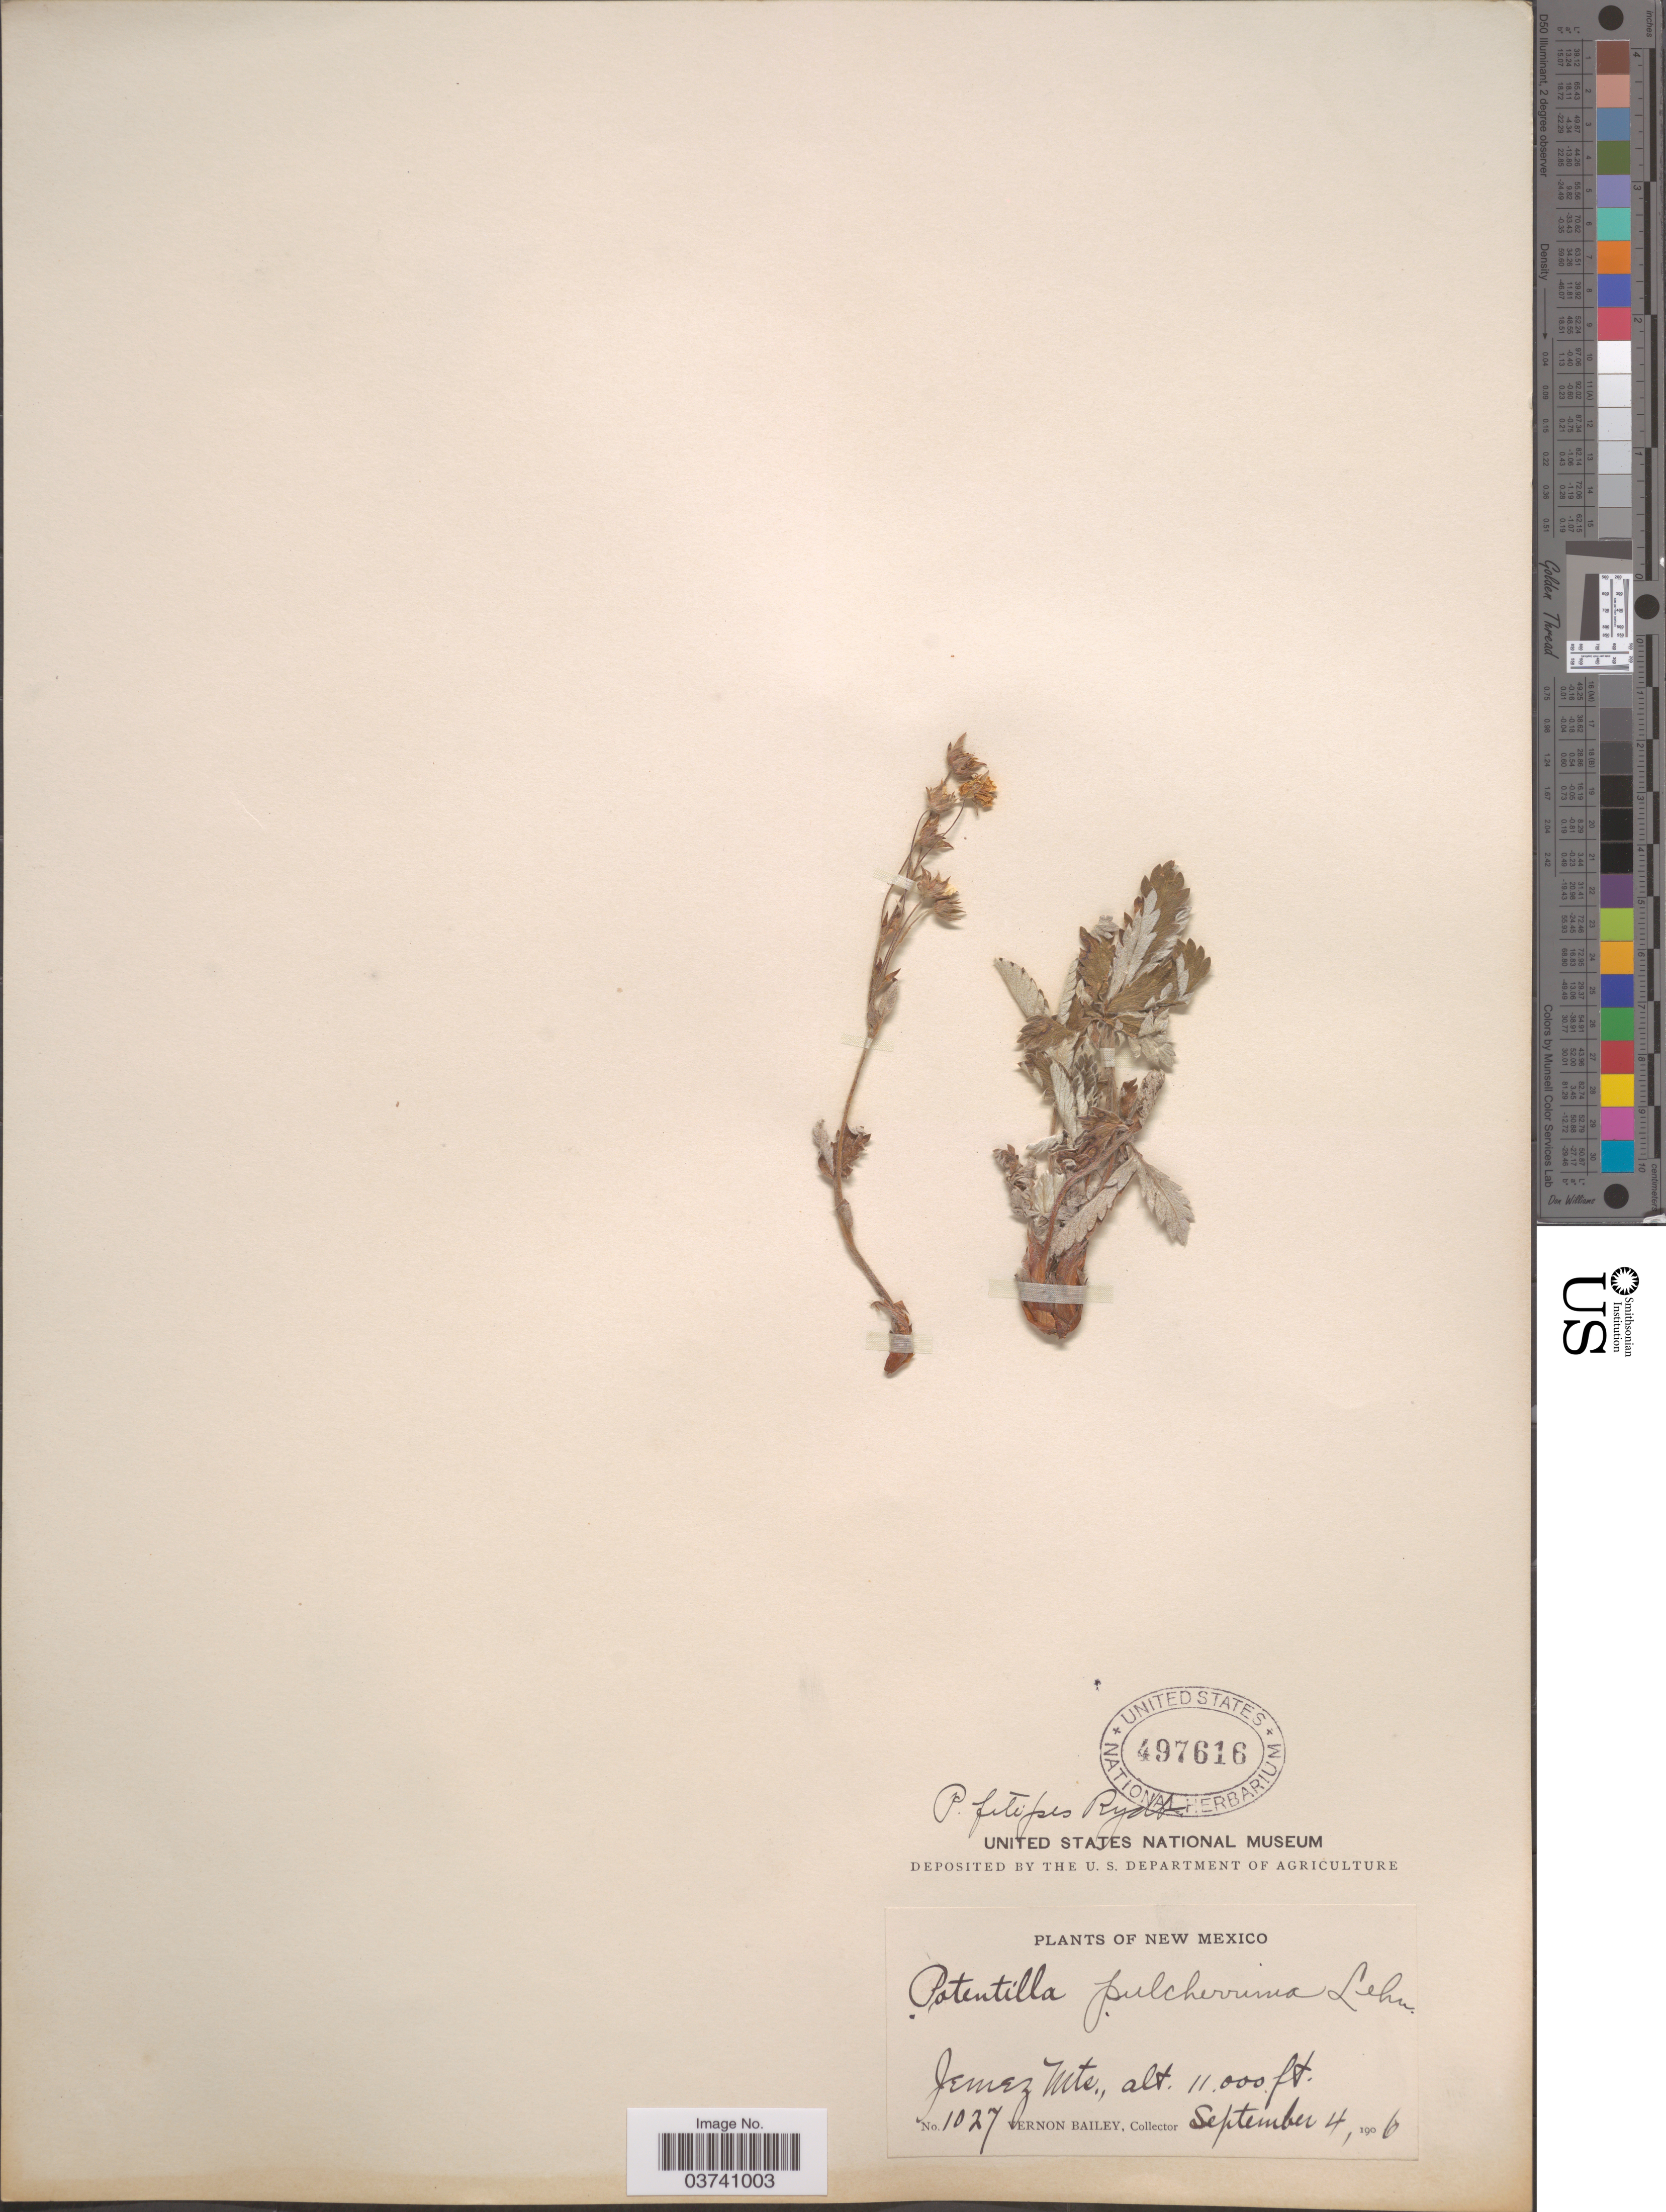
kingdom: Plantae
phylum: Tracheophyta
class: Magnoliopsida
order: Rosales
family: Rosaceae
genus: Potentilla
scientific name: Potentilla pulcherrima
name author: Lehm.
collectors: V. O. Bailey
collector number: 1027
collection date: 1906-09-04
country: United States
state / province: New Mexico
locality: Jemez Mts.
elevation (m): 3353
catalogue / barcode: US 497616